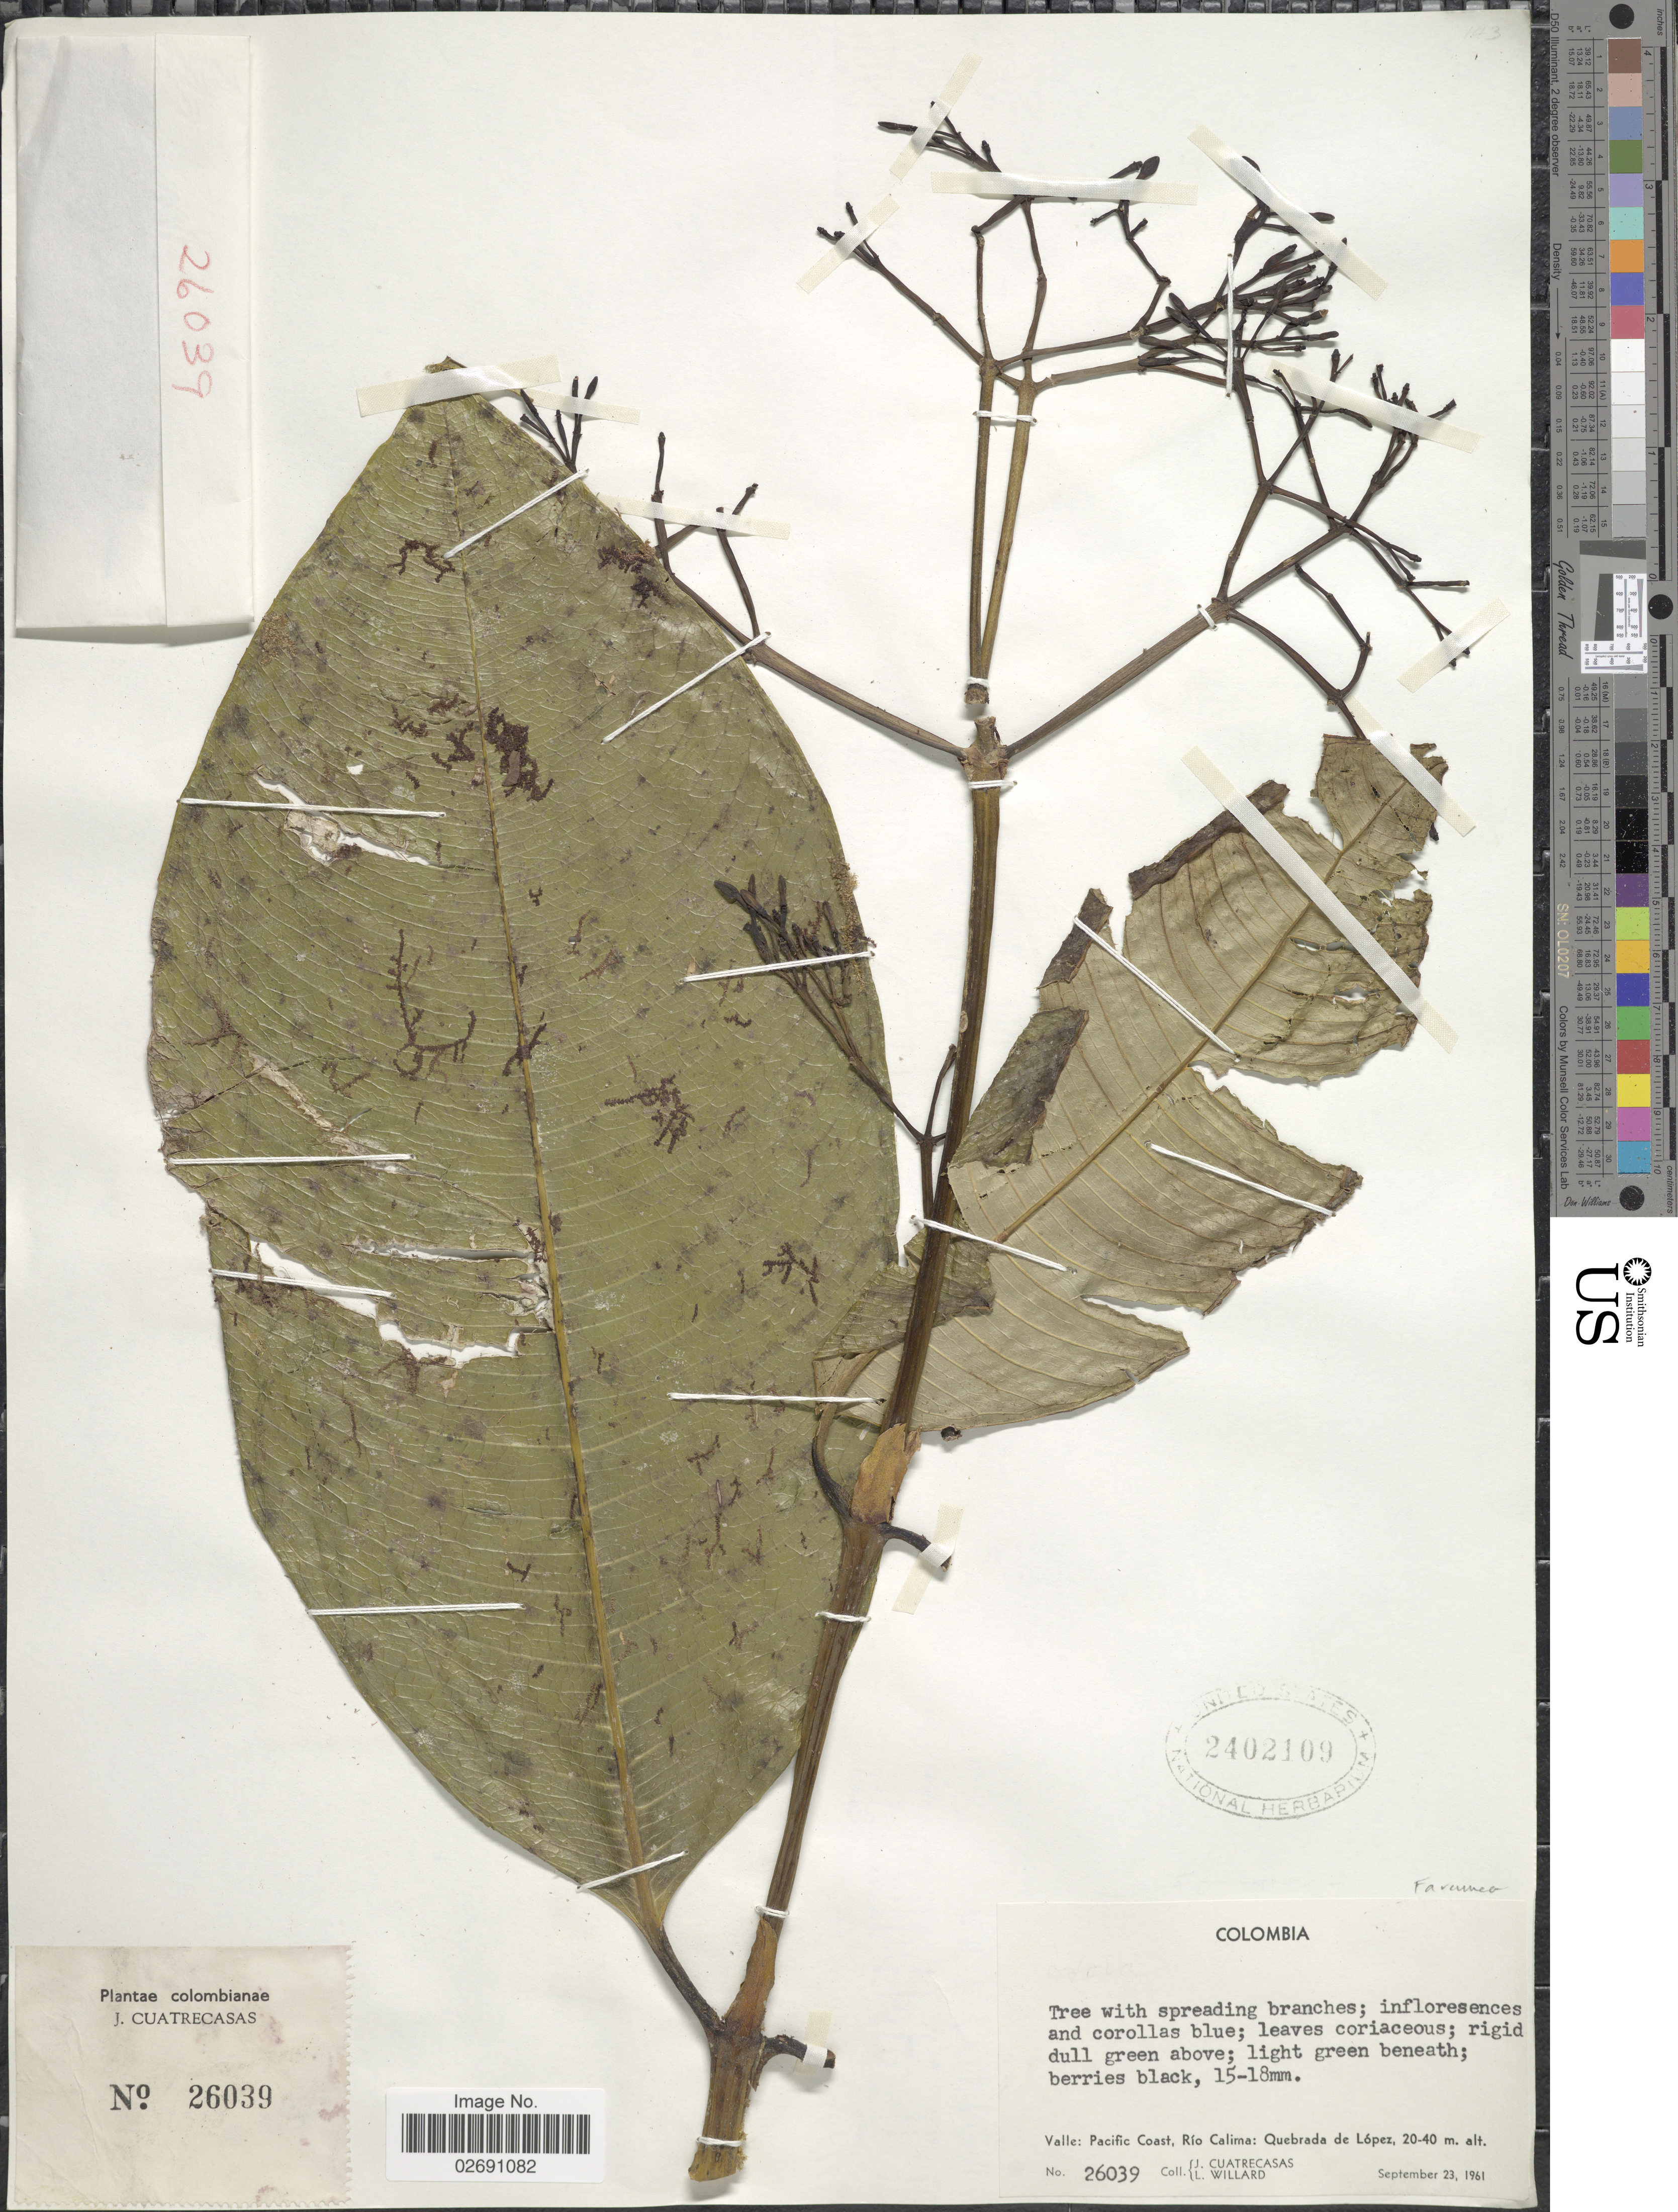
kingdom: Plantae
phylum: Tracheophyta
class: Magnoliopsida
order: Gentianales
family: Rubiaceae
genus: Faramea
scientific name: Faramea sp.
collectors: J. Cuatrecasas & L. Willard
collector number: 26039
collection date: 1961-09-23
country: Colombia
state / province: Valle del Cauca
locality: Valle: Pacific Coast, Rio Calima: Quebrada de Lopez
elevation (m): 20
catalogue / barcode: US 2402109